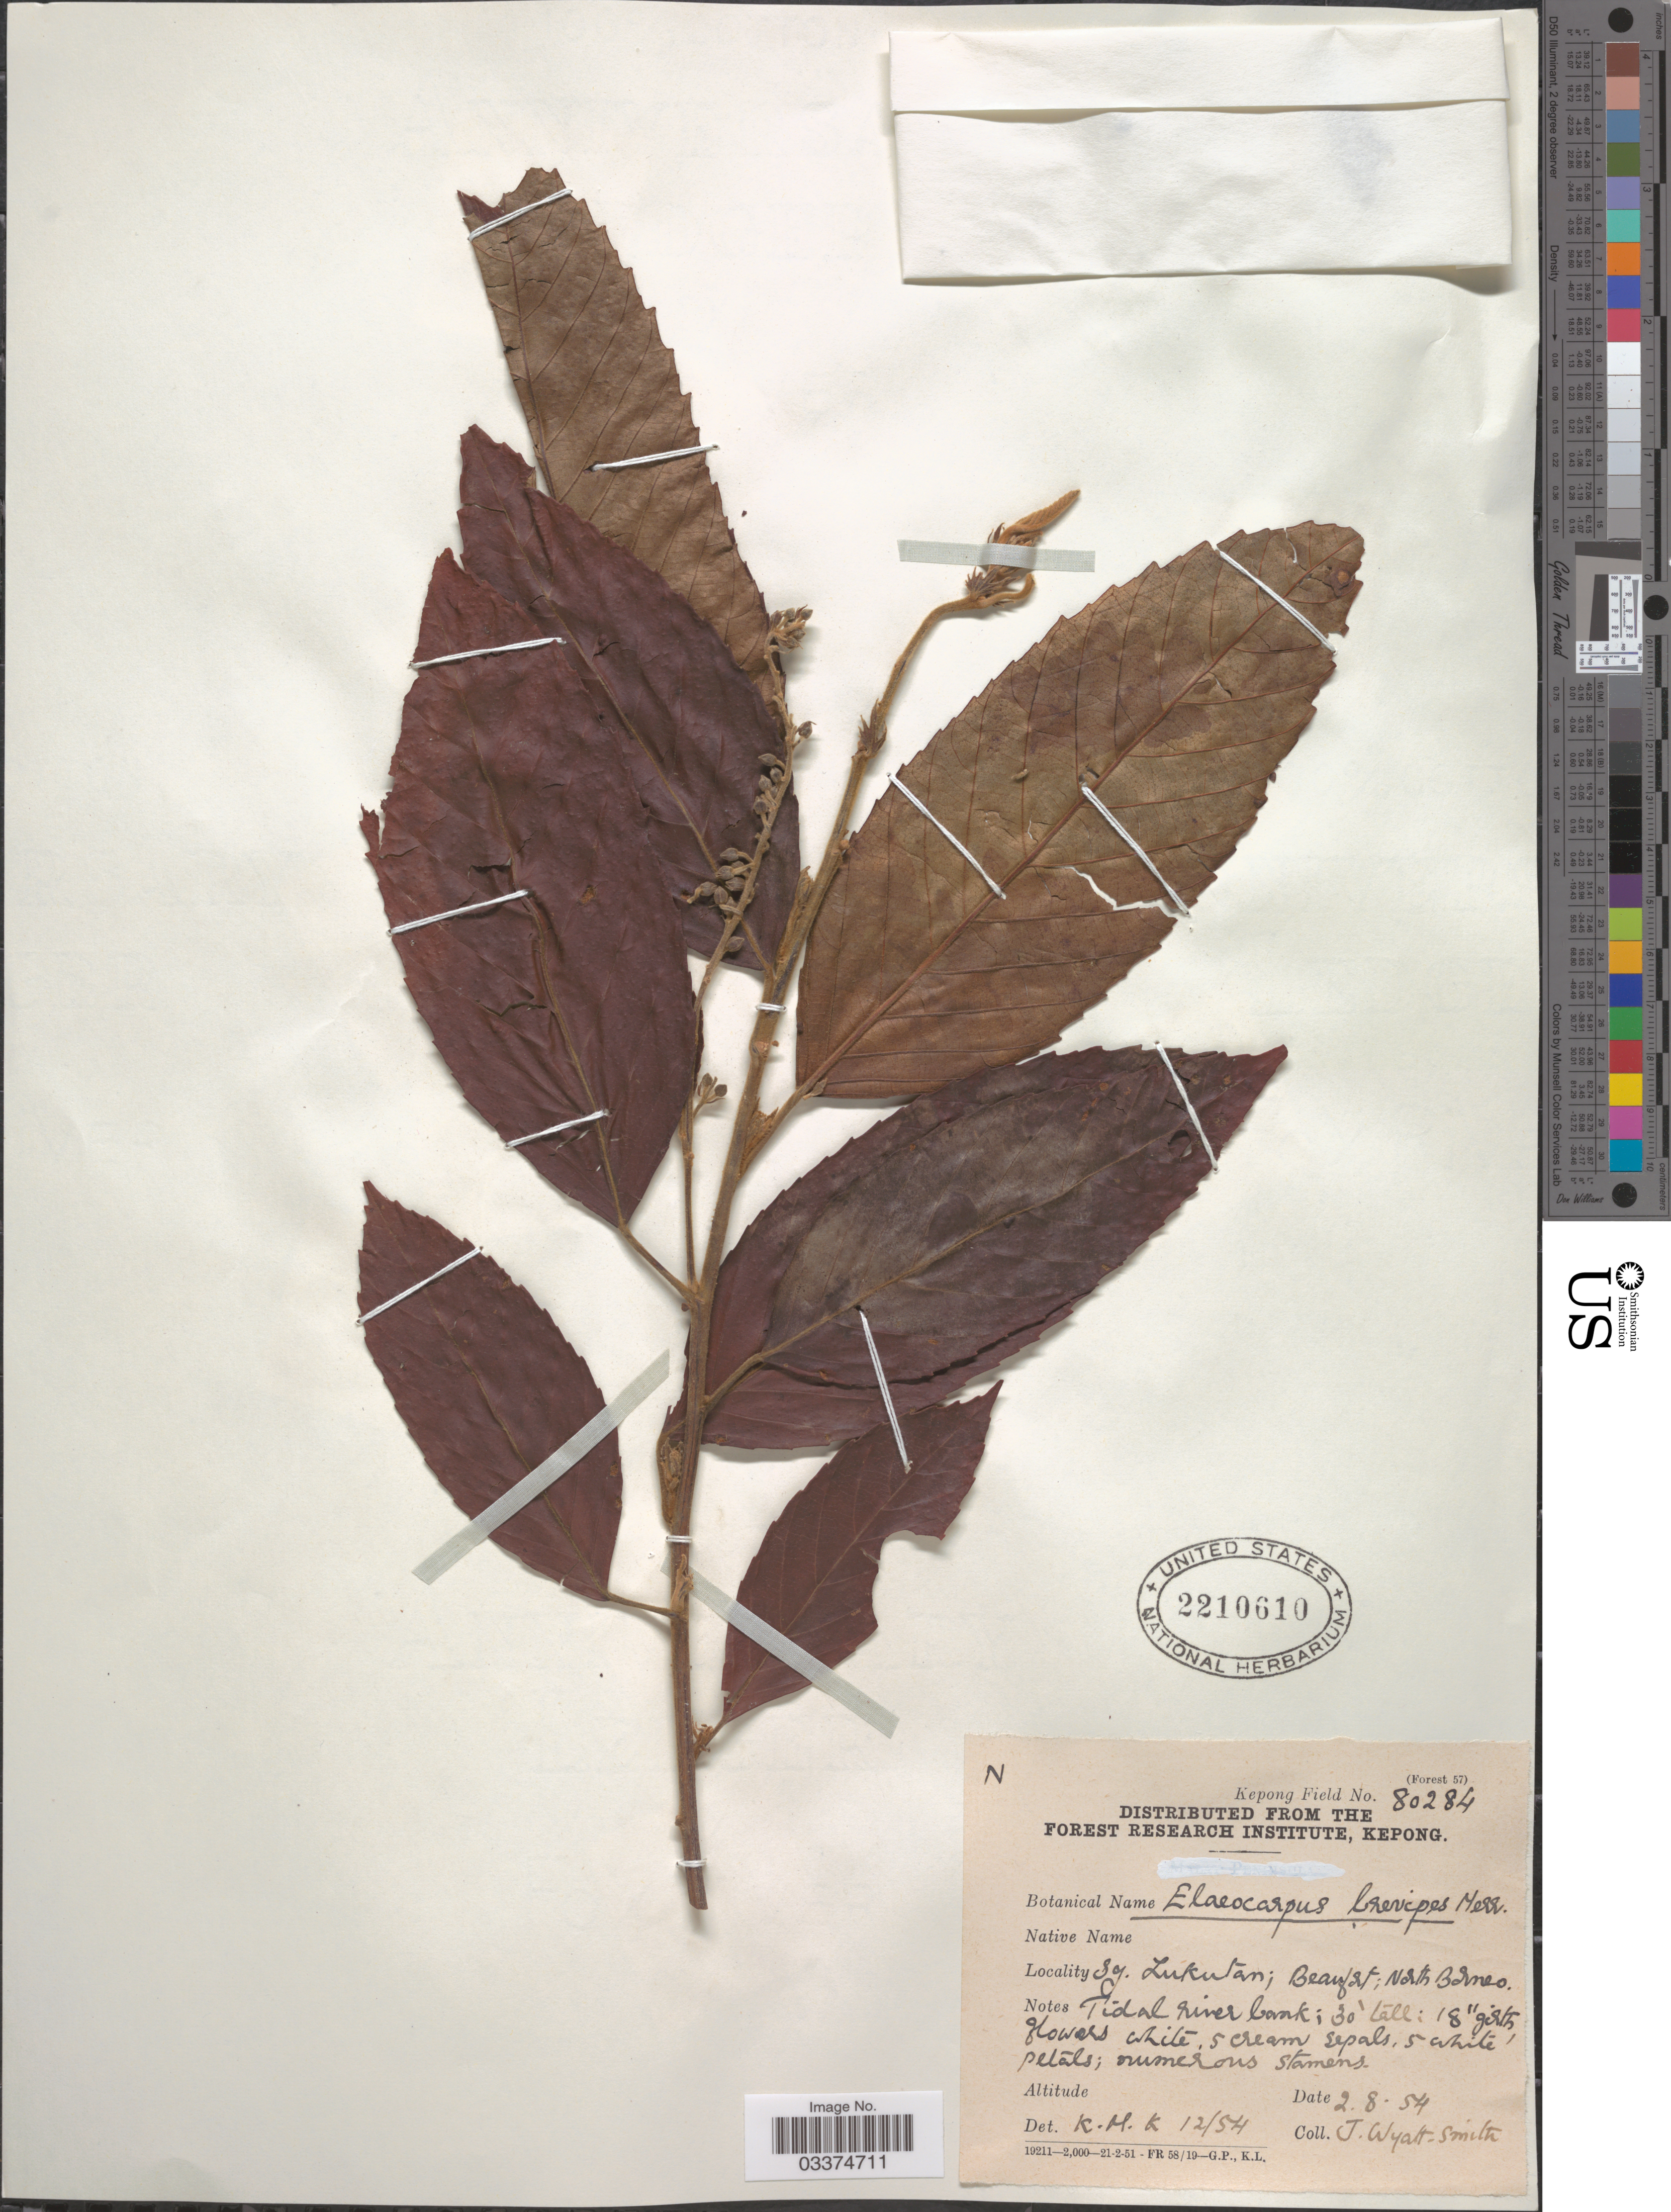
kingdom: Plantae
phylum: Tracheophyta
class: Magnoliopsida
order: Oxalidales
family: Elaeocarpaceae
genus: Elaeocarpus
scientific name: Elaeocarpus stipularis var. brevipes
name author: Blume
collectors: J. Wyatt-Smith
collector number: Kepong Field 80284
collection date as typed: Transcribed d/m/y: 2/8/54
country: Malaysia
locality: Sg. Zukusan; Beaufort; North Borneo.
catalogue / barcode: US 2210610